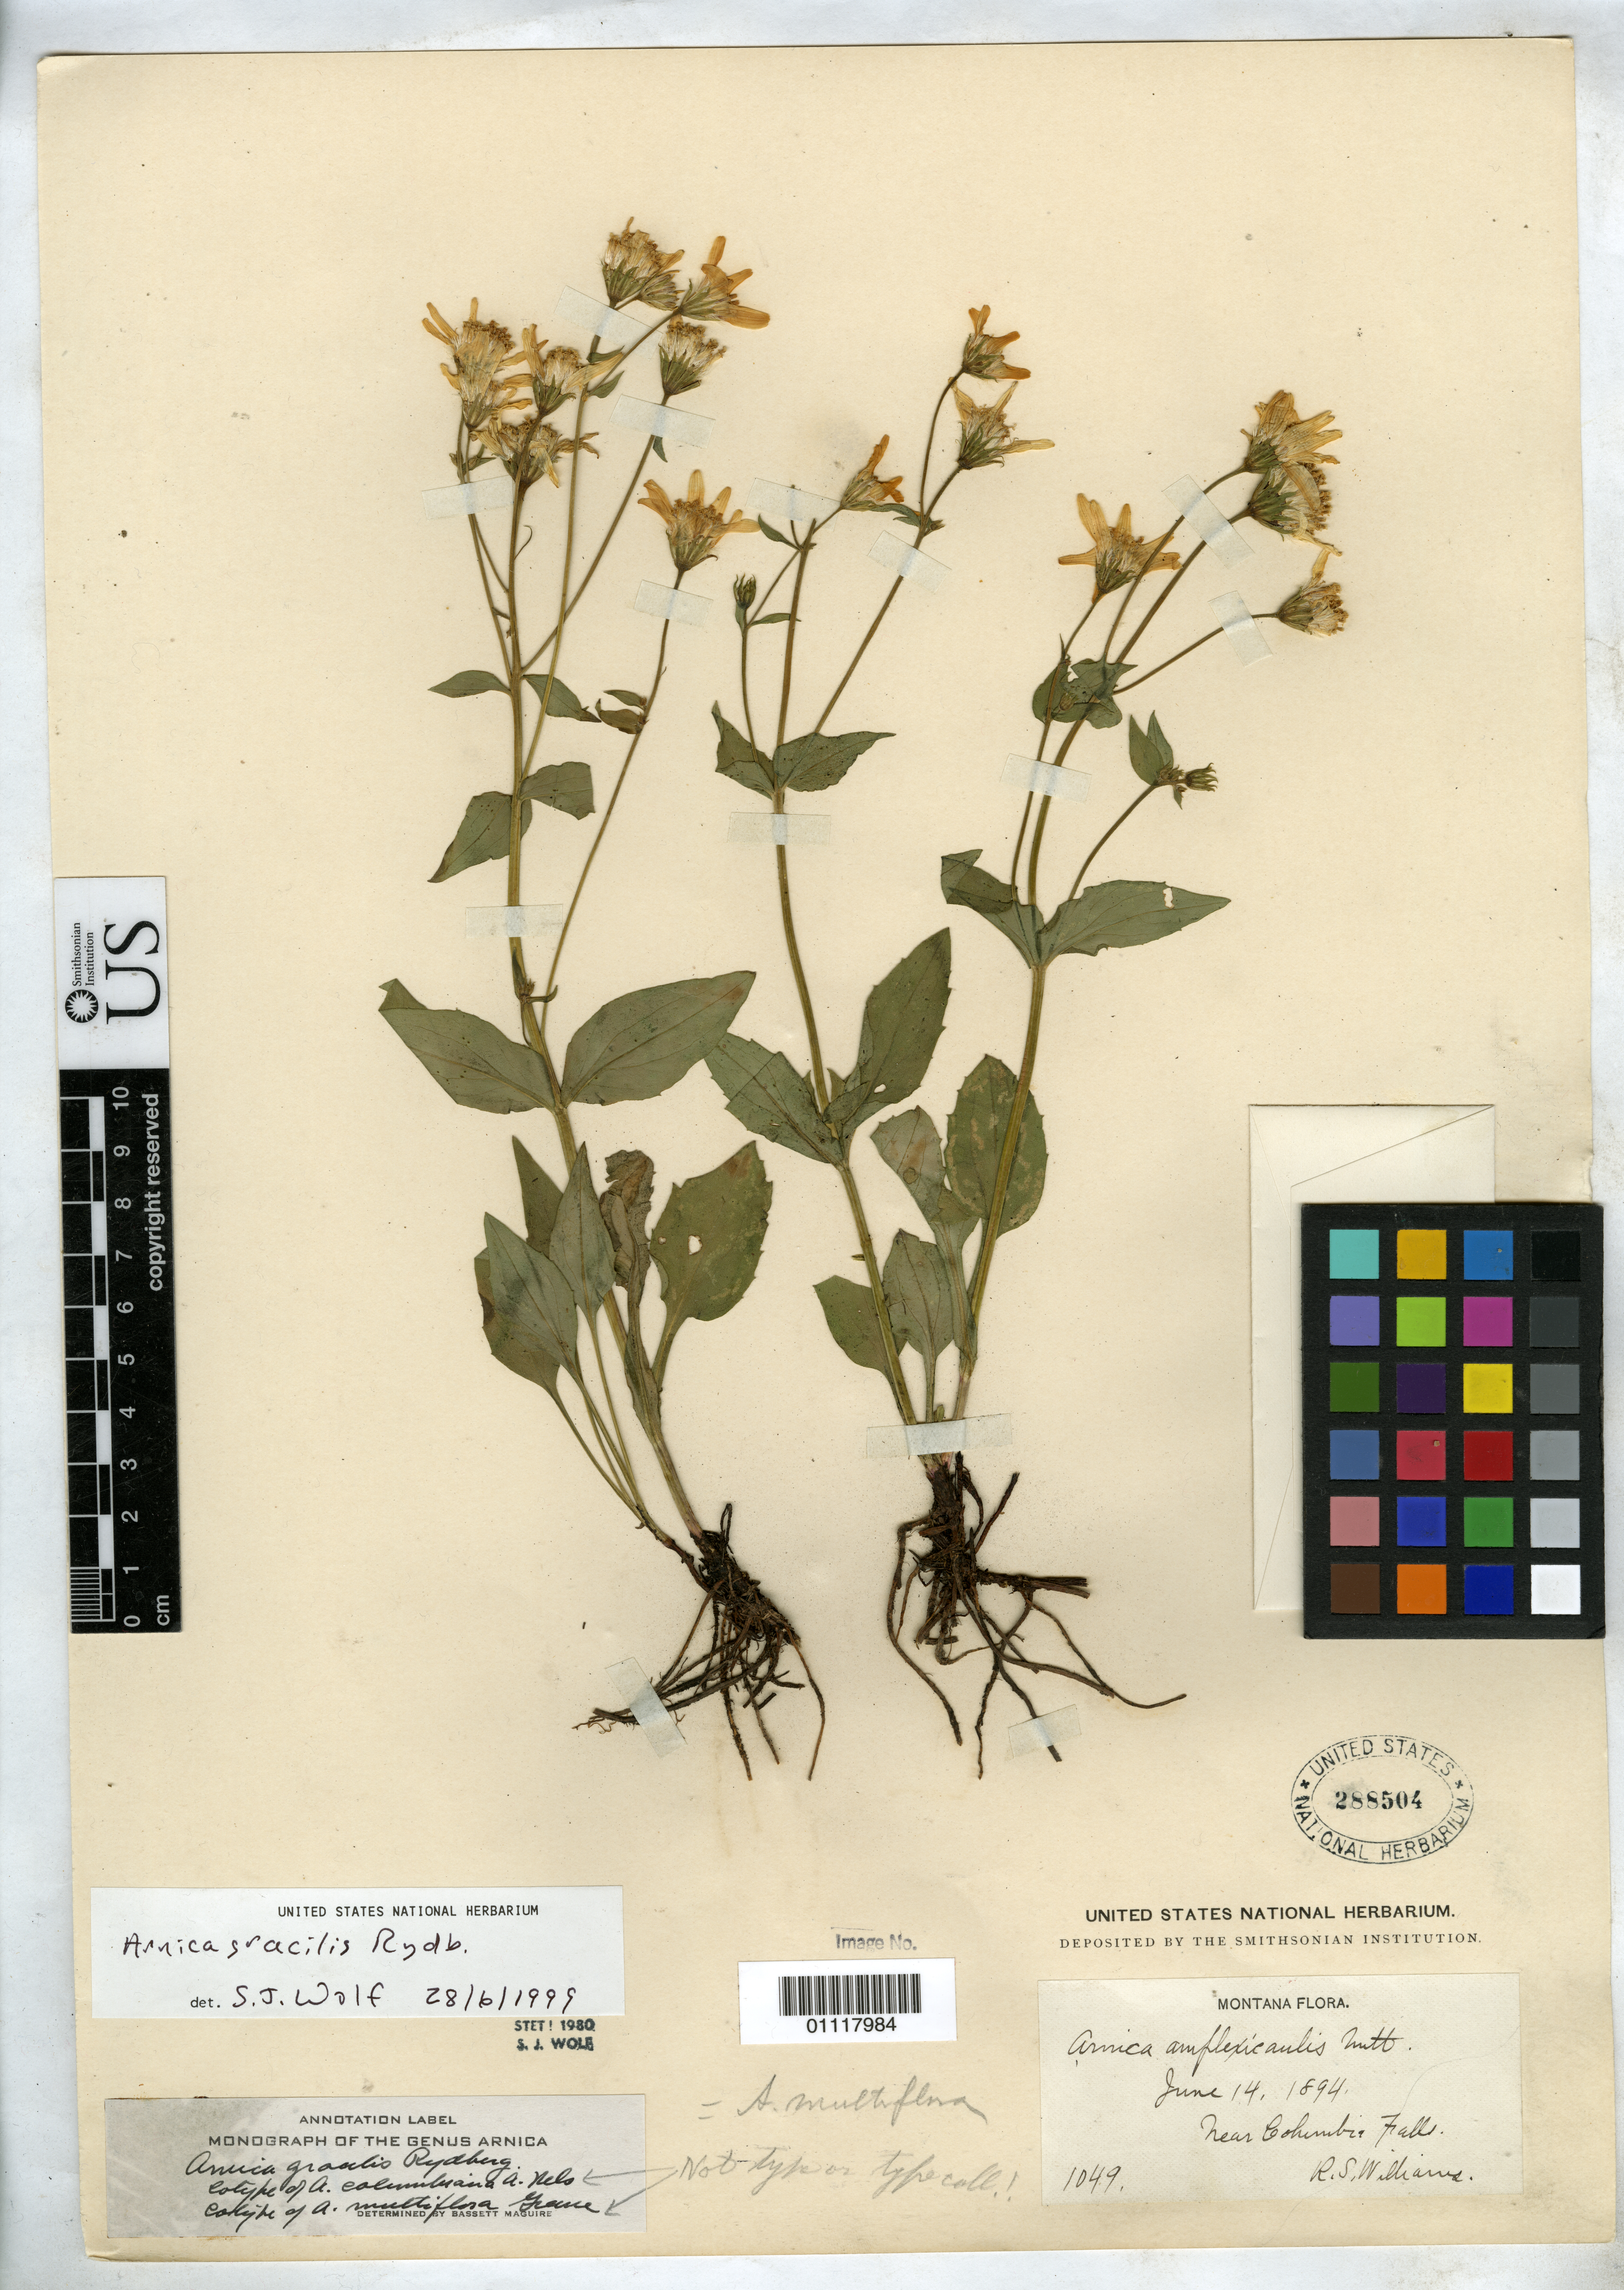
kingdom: Plantae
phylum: Tracheophyta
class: Magnoliopsida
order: Asterales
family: Asteraceae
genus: Arnica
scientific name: Arnica multiflora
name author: Greene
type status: Syntype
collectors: R. S. Williams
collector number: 1049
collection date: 1894-06-14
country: United States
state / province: Montana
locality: Near Columbia Falls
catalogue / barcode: US 288504